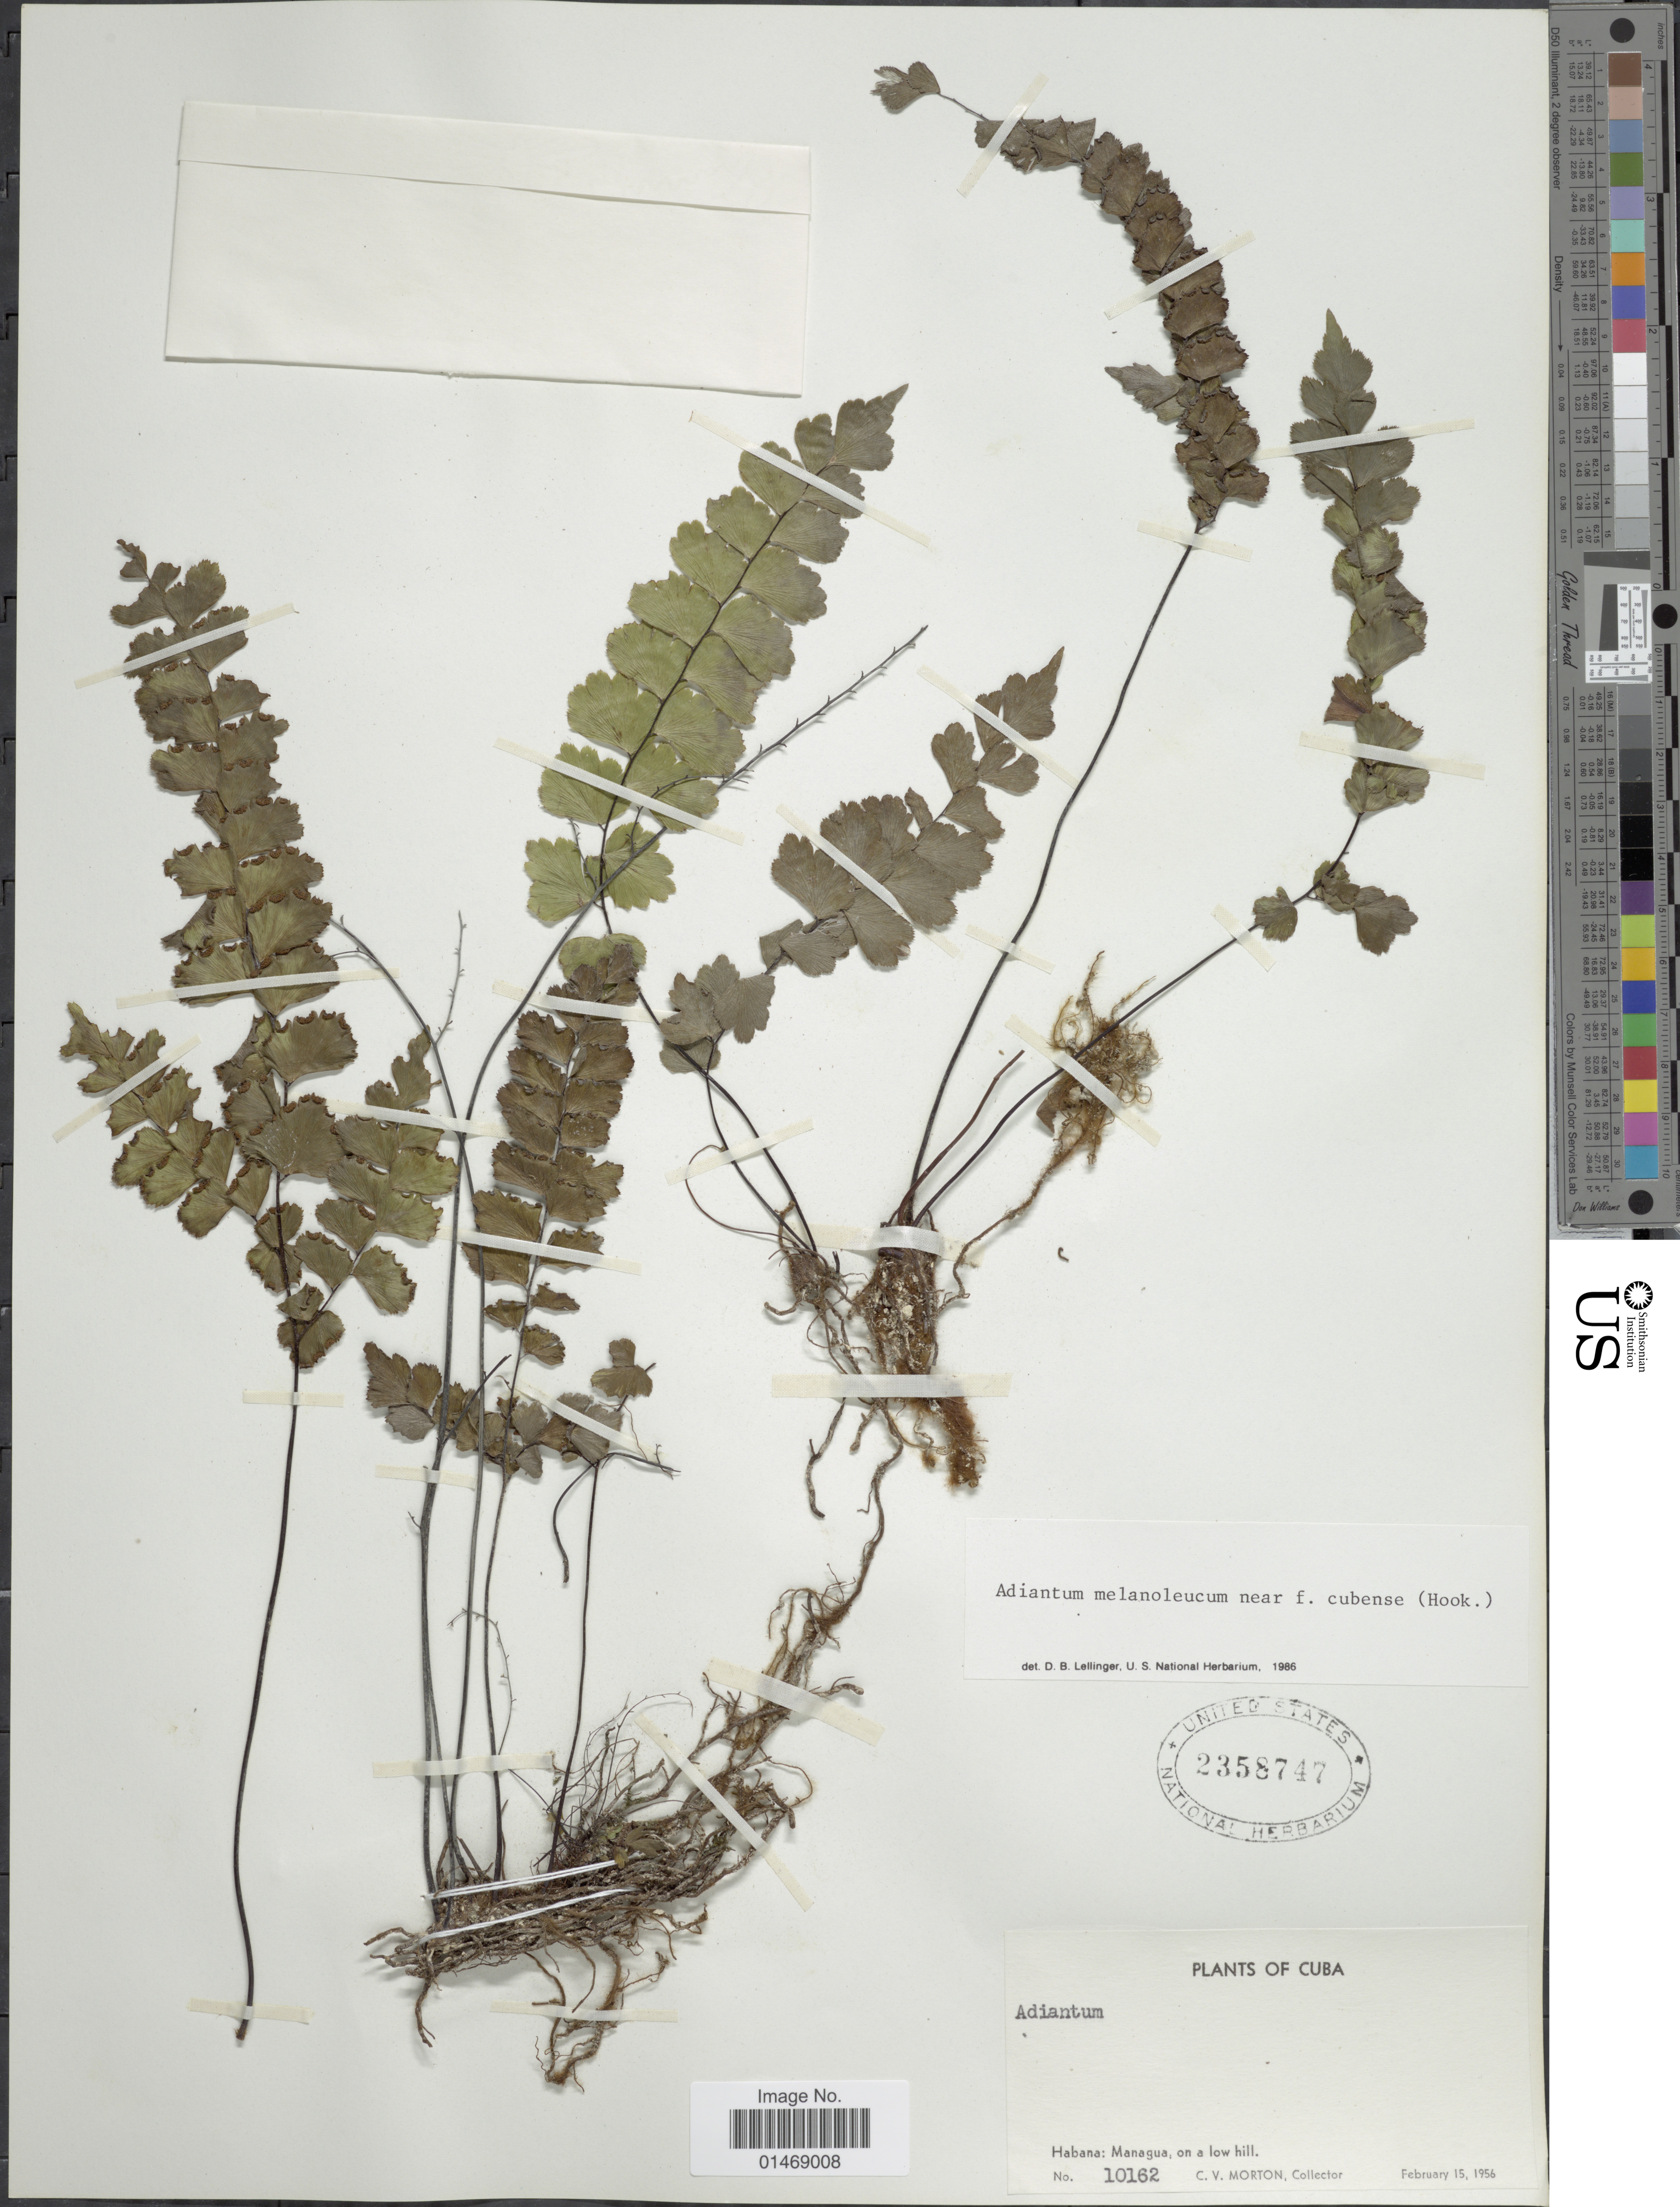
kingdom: Plantae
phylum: Tracheophyta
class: Polypodiopsida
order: Polypodiales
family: Pteridaceae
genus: Adiantum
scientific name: Adiantum melanoleucum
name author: Willd.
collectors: C. V. Morton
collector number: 10162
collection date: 1956-02-15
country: Cuba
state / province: La Habana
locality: Habana: Managua, on a low hill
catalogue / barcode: US 2358747